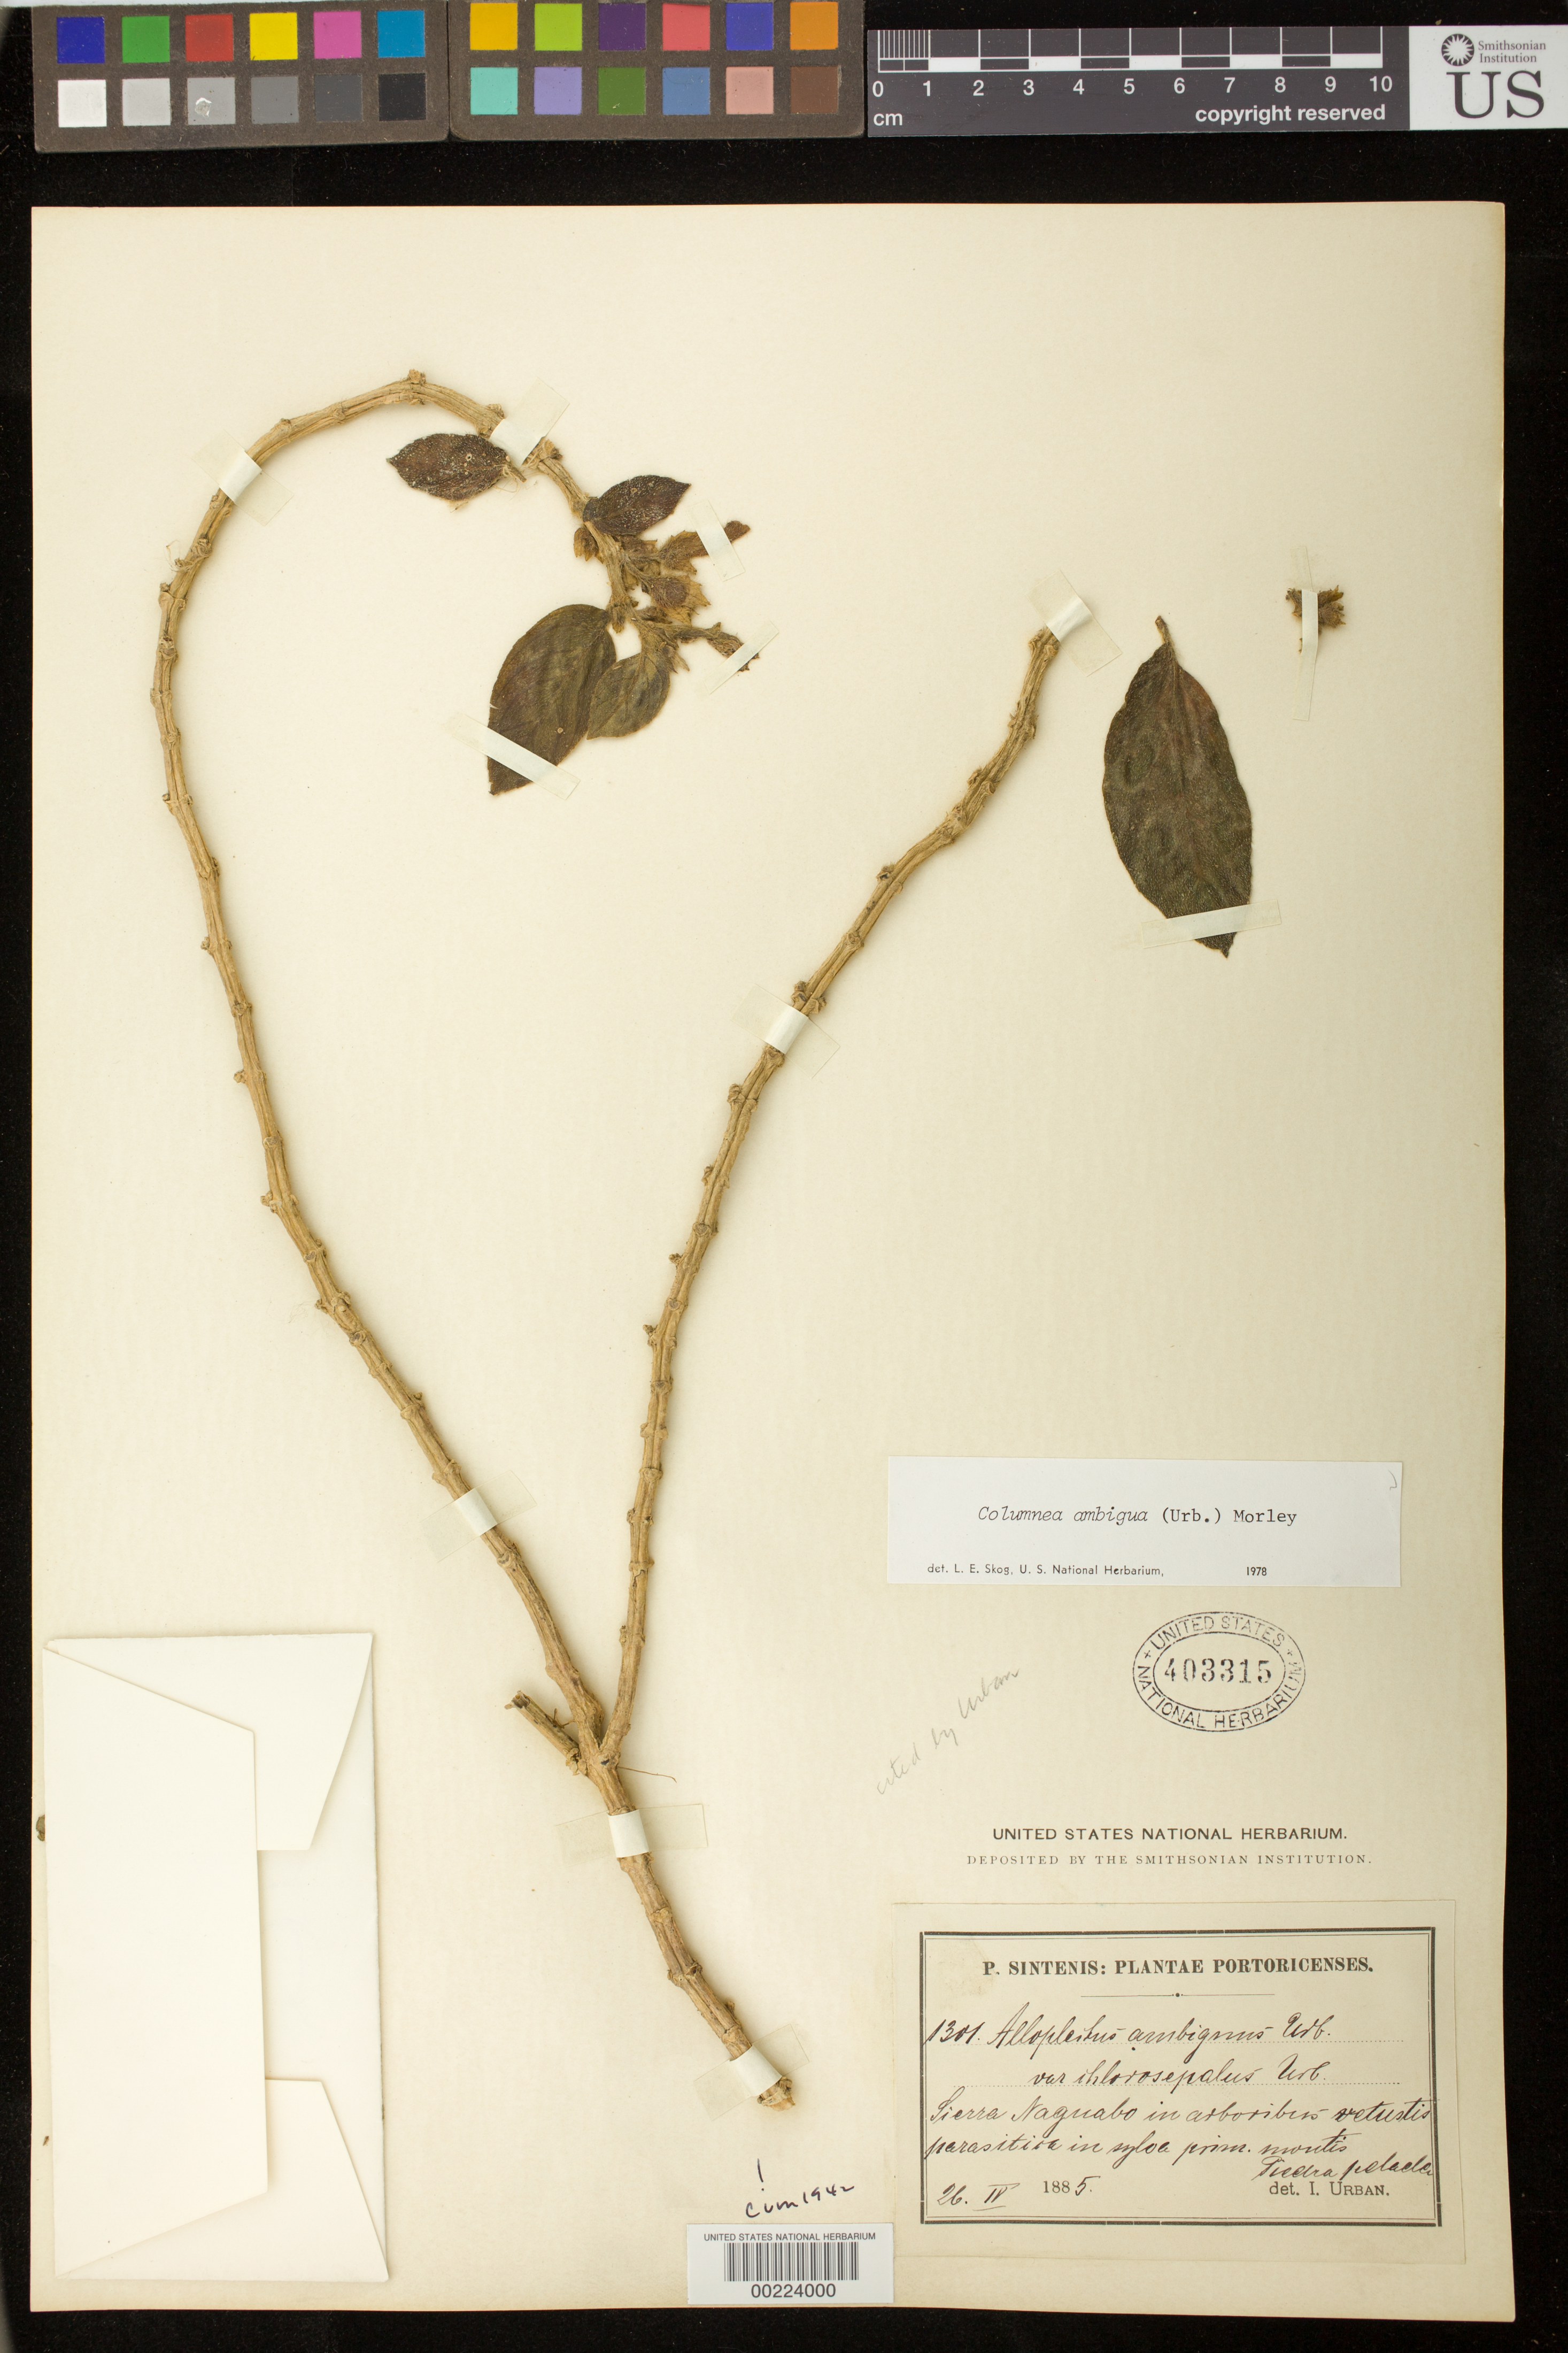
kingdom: Plantae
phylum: Tracheophyta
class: Magnoliopsida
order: Lamiales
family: Gesneriaceae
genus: Columnea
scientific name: Columnea ambigua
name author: (Urb.) B.D. Morley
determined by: Skog, Laurence E.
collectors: P. Sintenis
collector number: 1301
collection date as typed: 26 Apr 1885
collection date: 1885-04-26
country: Puerto Rico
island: Puerto Rico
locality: Sierra de Naguabo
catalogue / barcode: US 403315